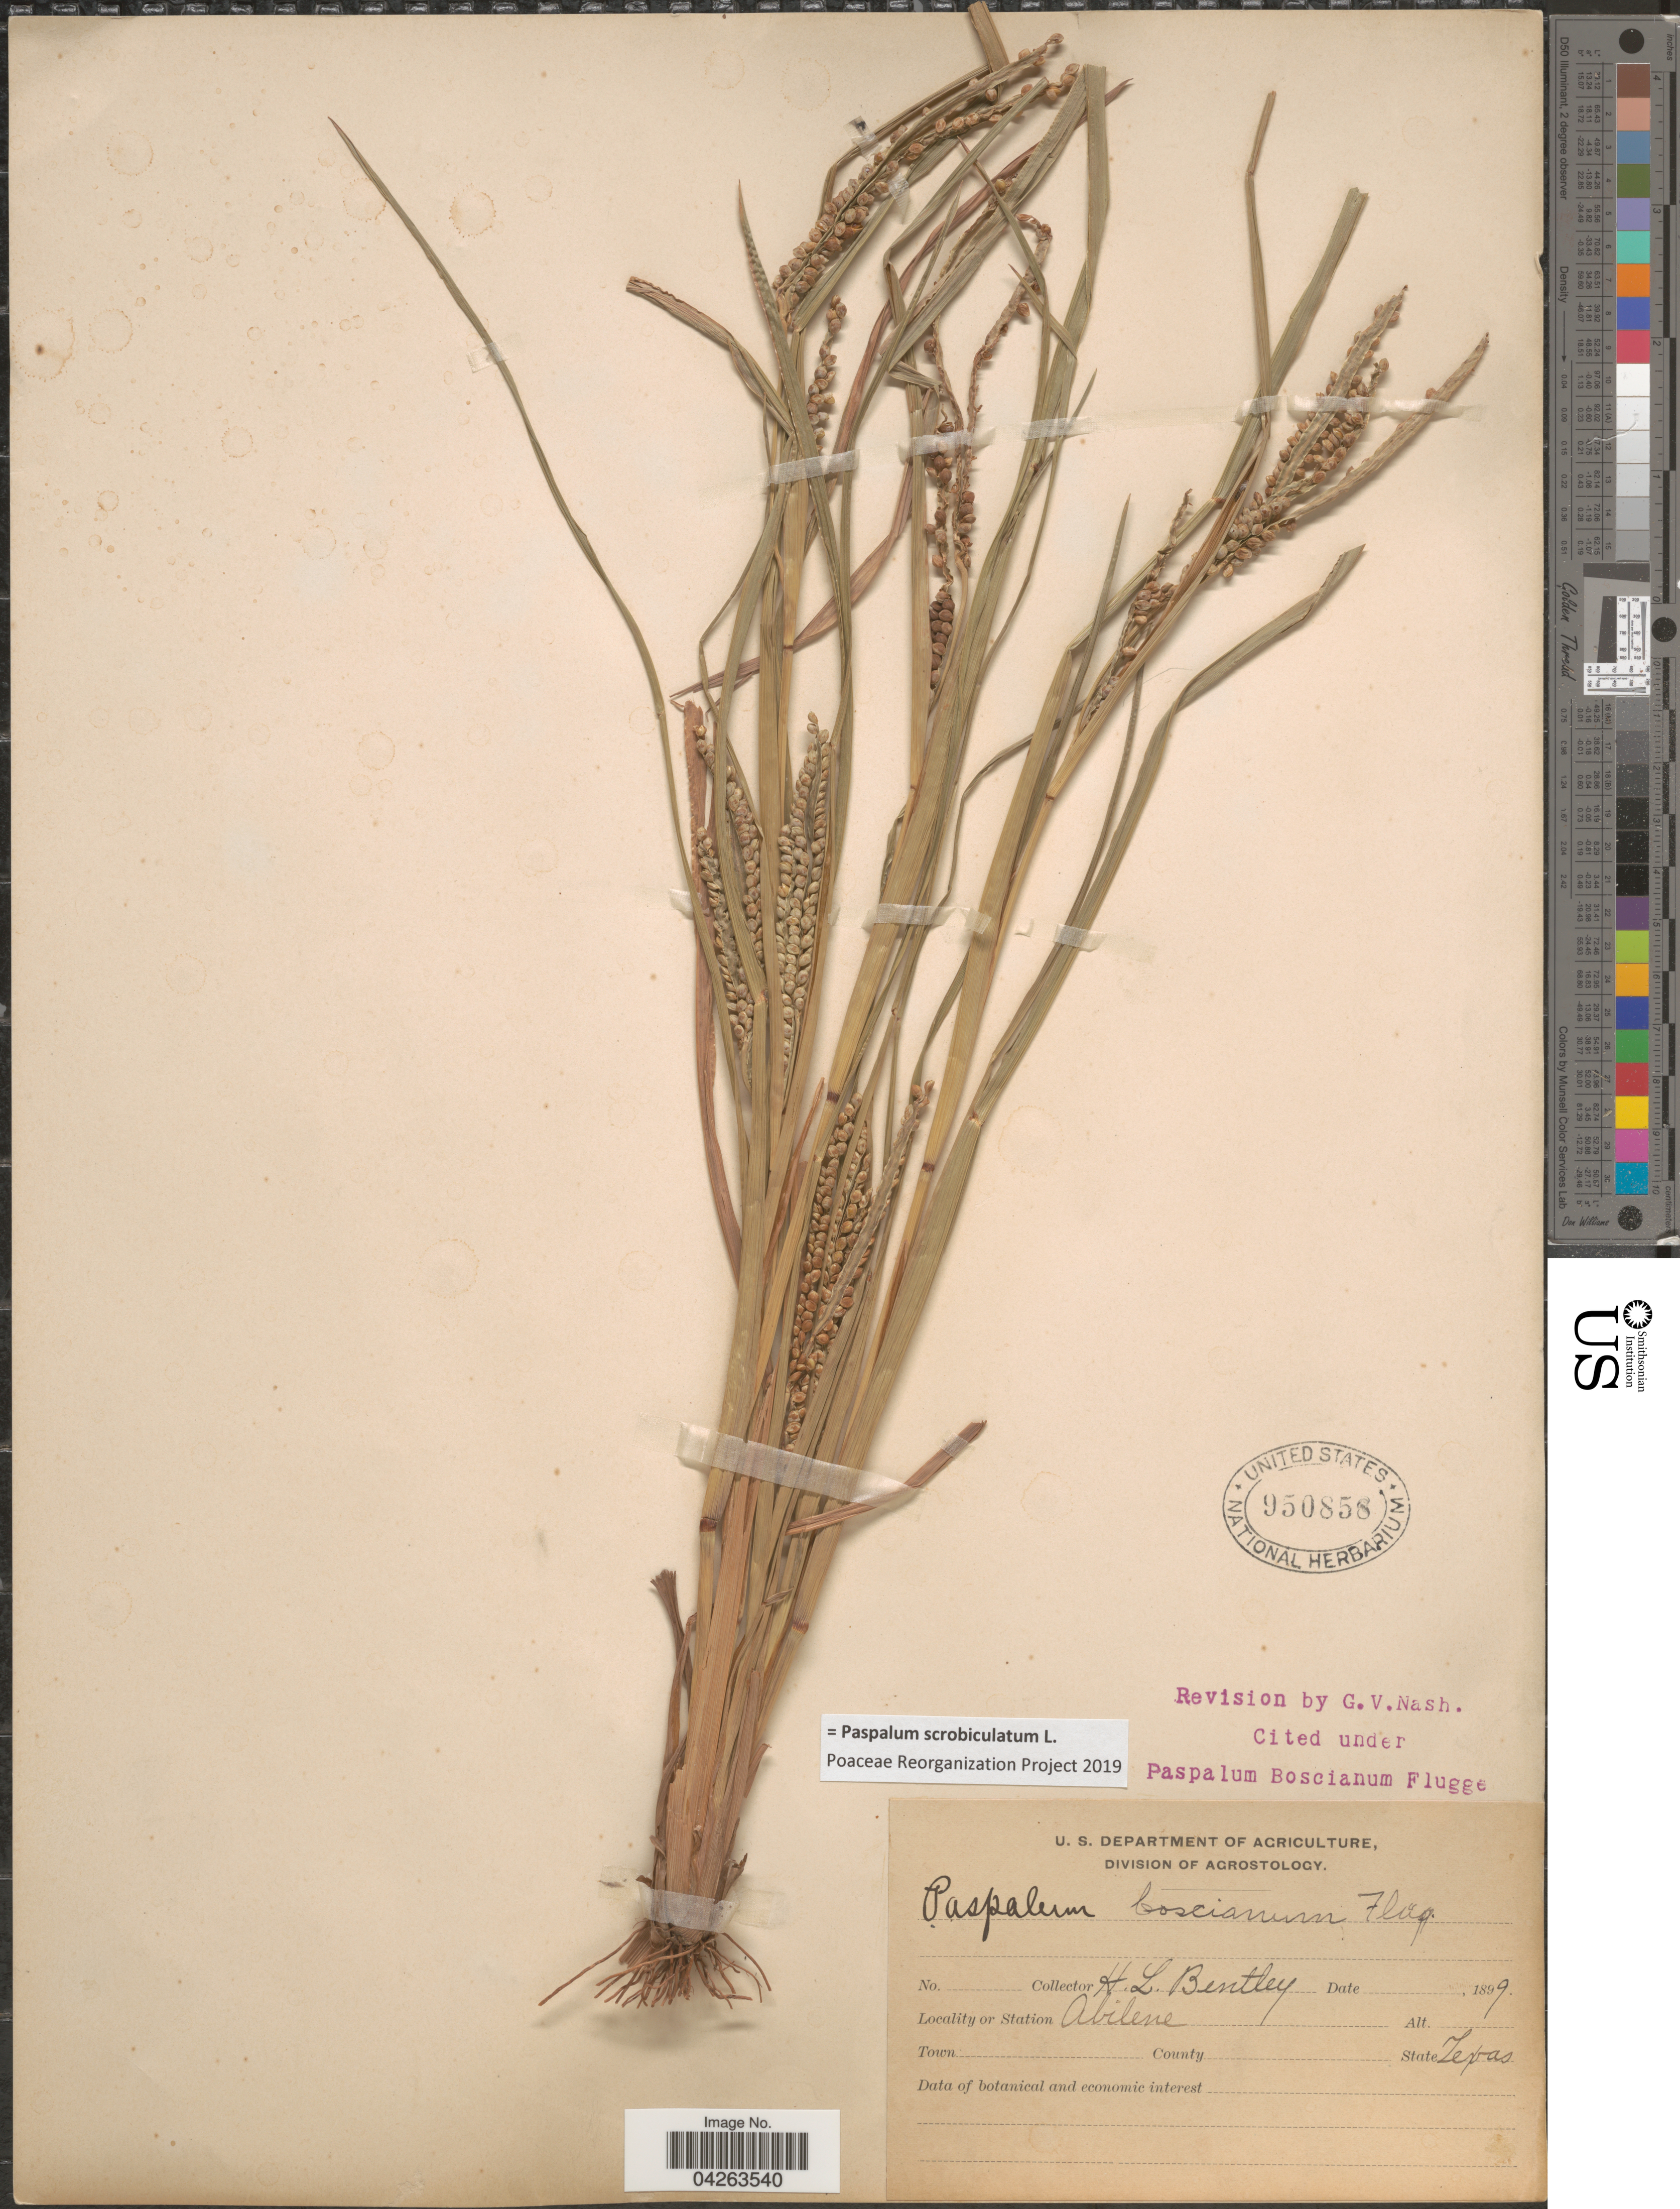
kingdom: Plantae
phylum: Tracheophyta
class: Liliopsida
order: Poales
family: Poaceae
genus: Paspalum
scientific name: Paspalum scrobiculatum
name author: L.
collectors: H. Bentley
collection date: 1899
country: United States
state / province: Texas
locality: Station Abilene.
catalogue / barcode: US 950858